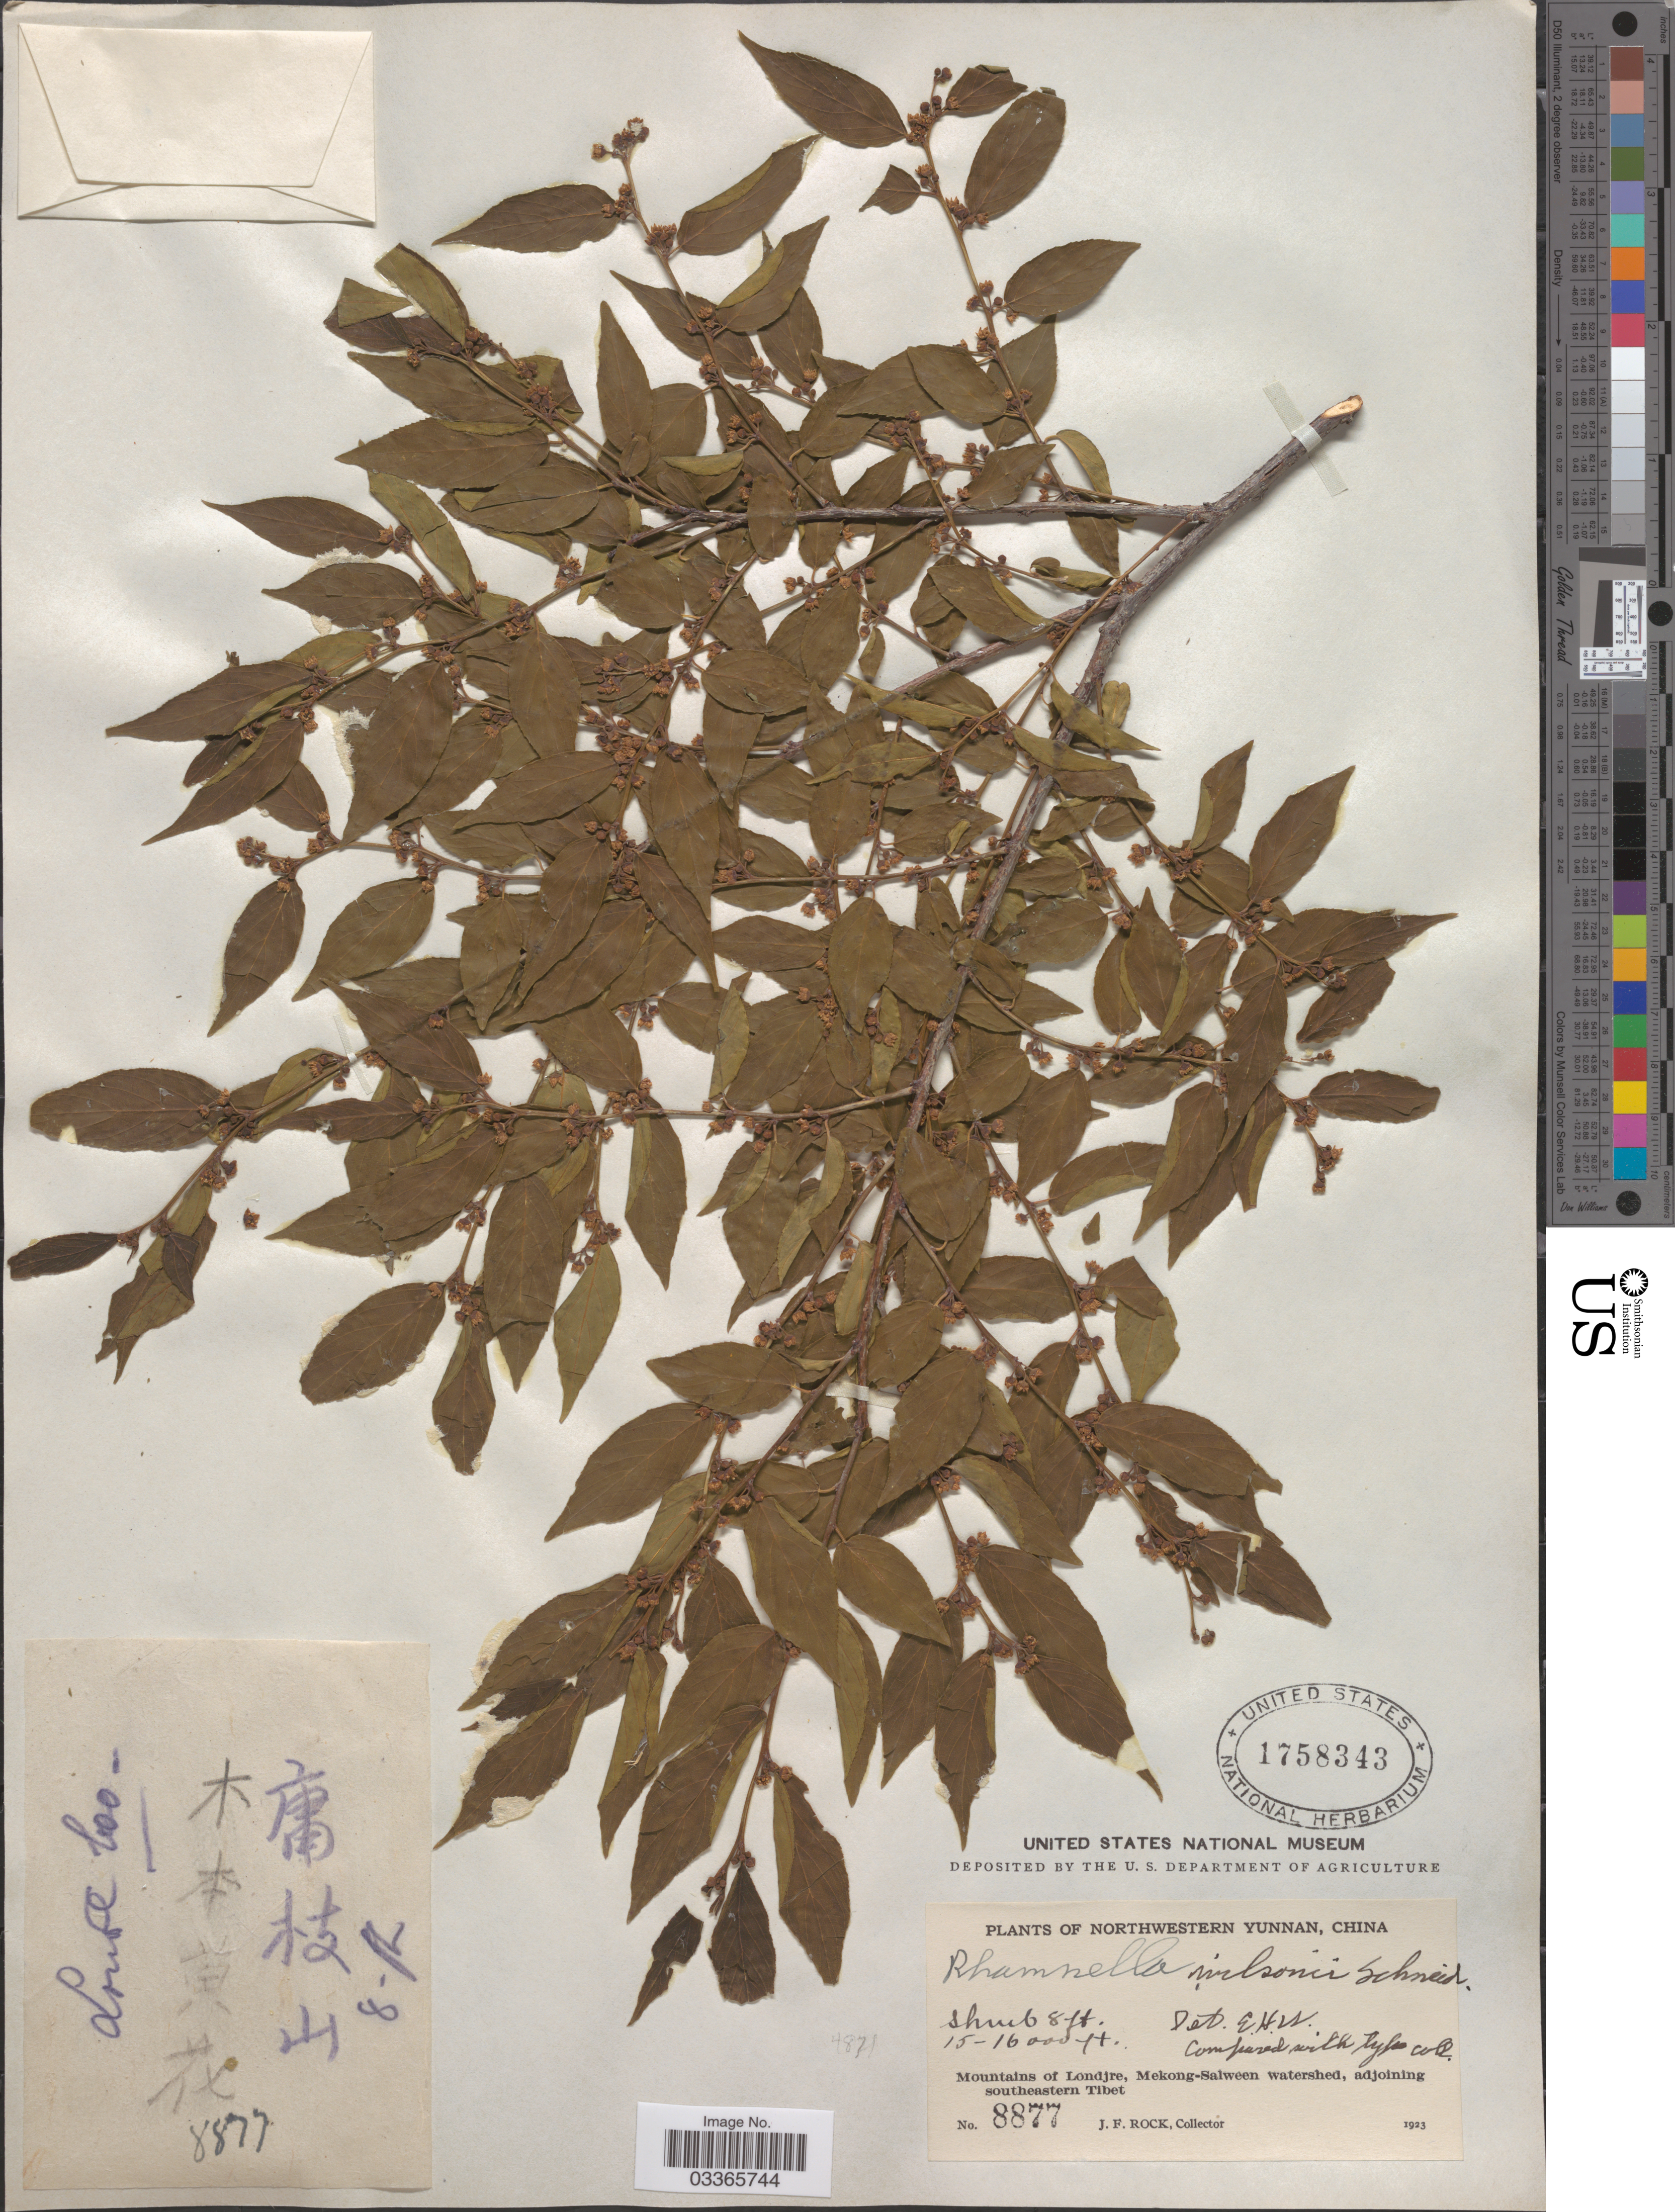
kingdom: Plantae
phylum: Tracheophyta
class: Magnoliopsida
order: Rosales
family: Rhamnaceae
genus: Rhamnella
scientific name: Rhamnella wilsonii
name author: C.K. Schneid. in Sarg.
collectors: J. Rock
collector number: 8877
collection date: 1923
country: China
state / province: Yunnan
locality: Northwestern Yunnan. Mountains of Londjre, Mekong-Salween watershed, adjoining southeastern Tibet.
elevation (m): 4572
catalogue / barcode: US 1758343